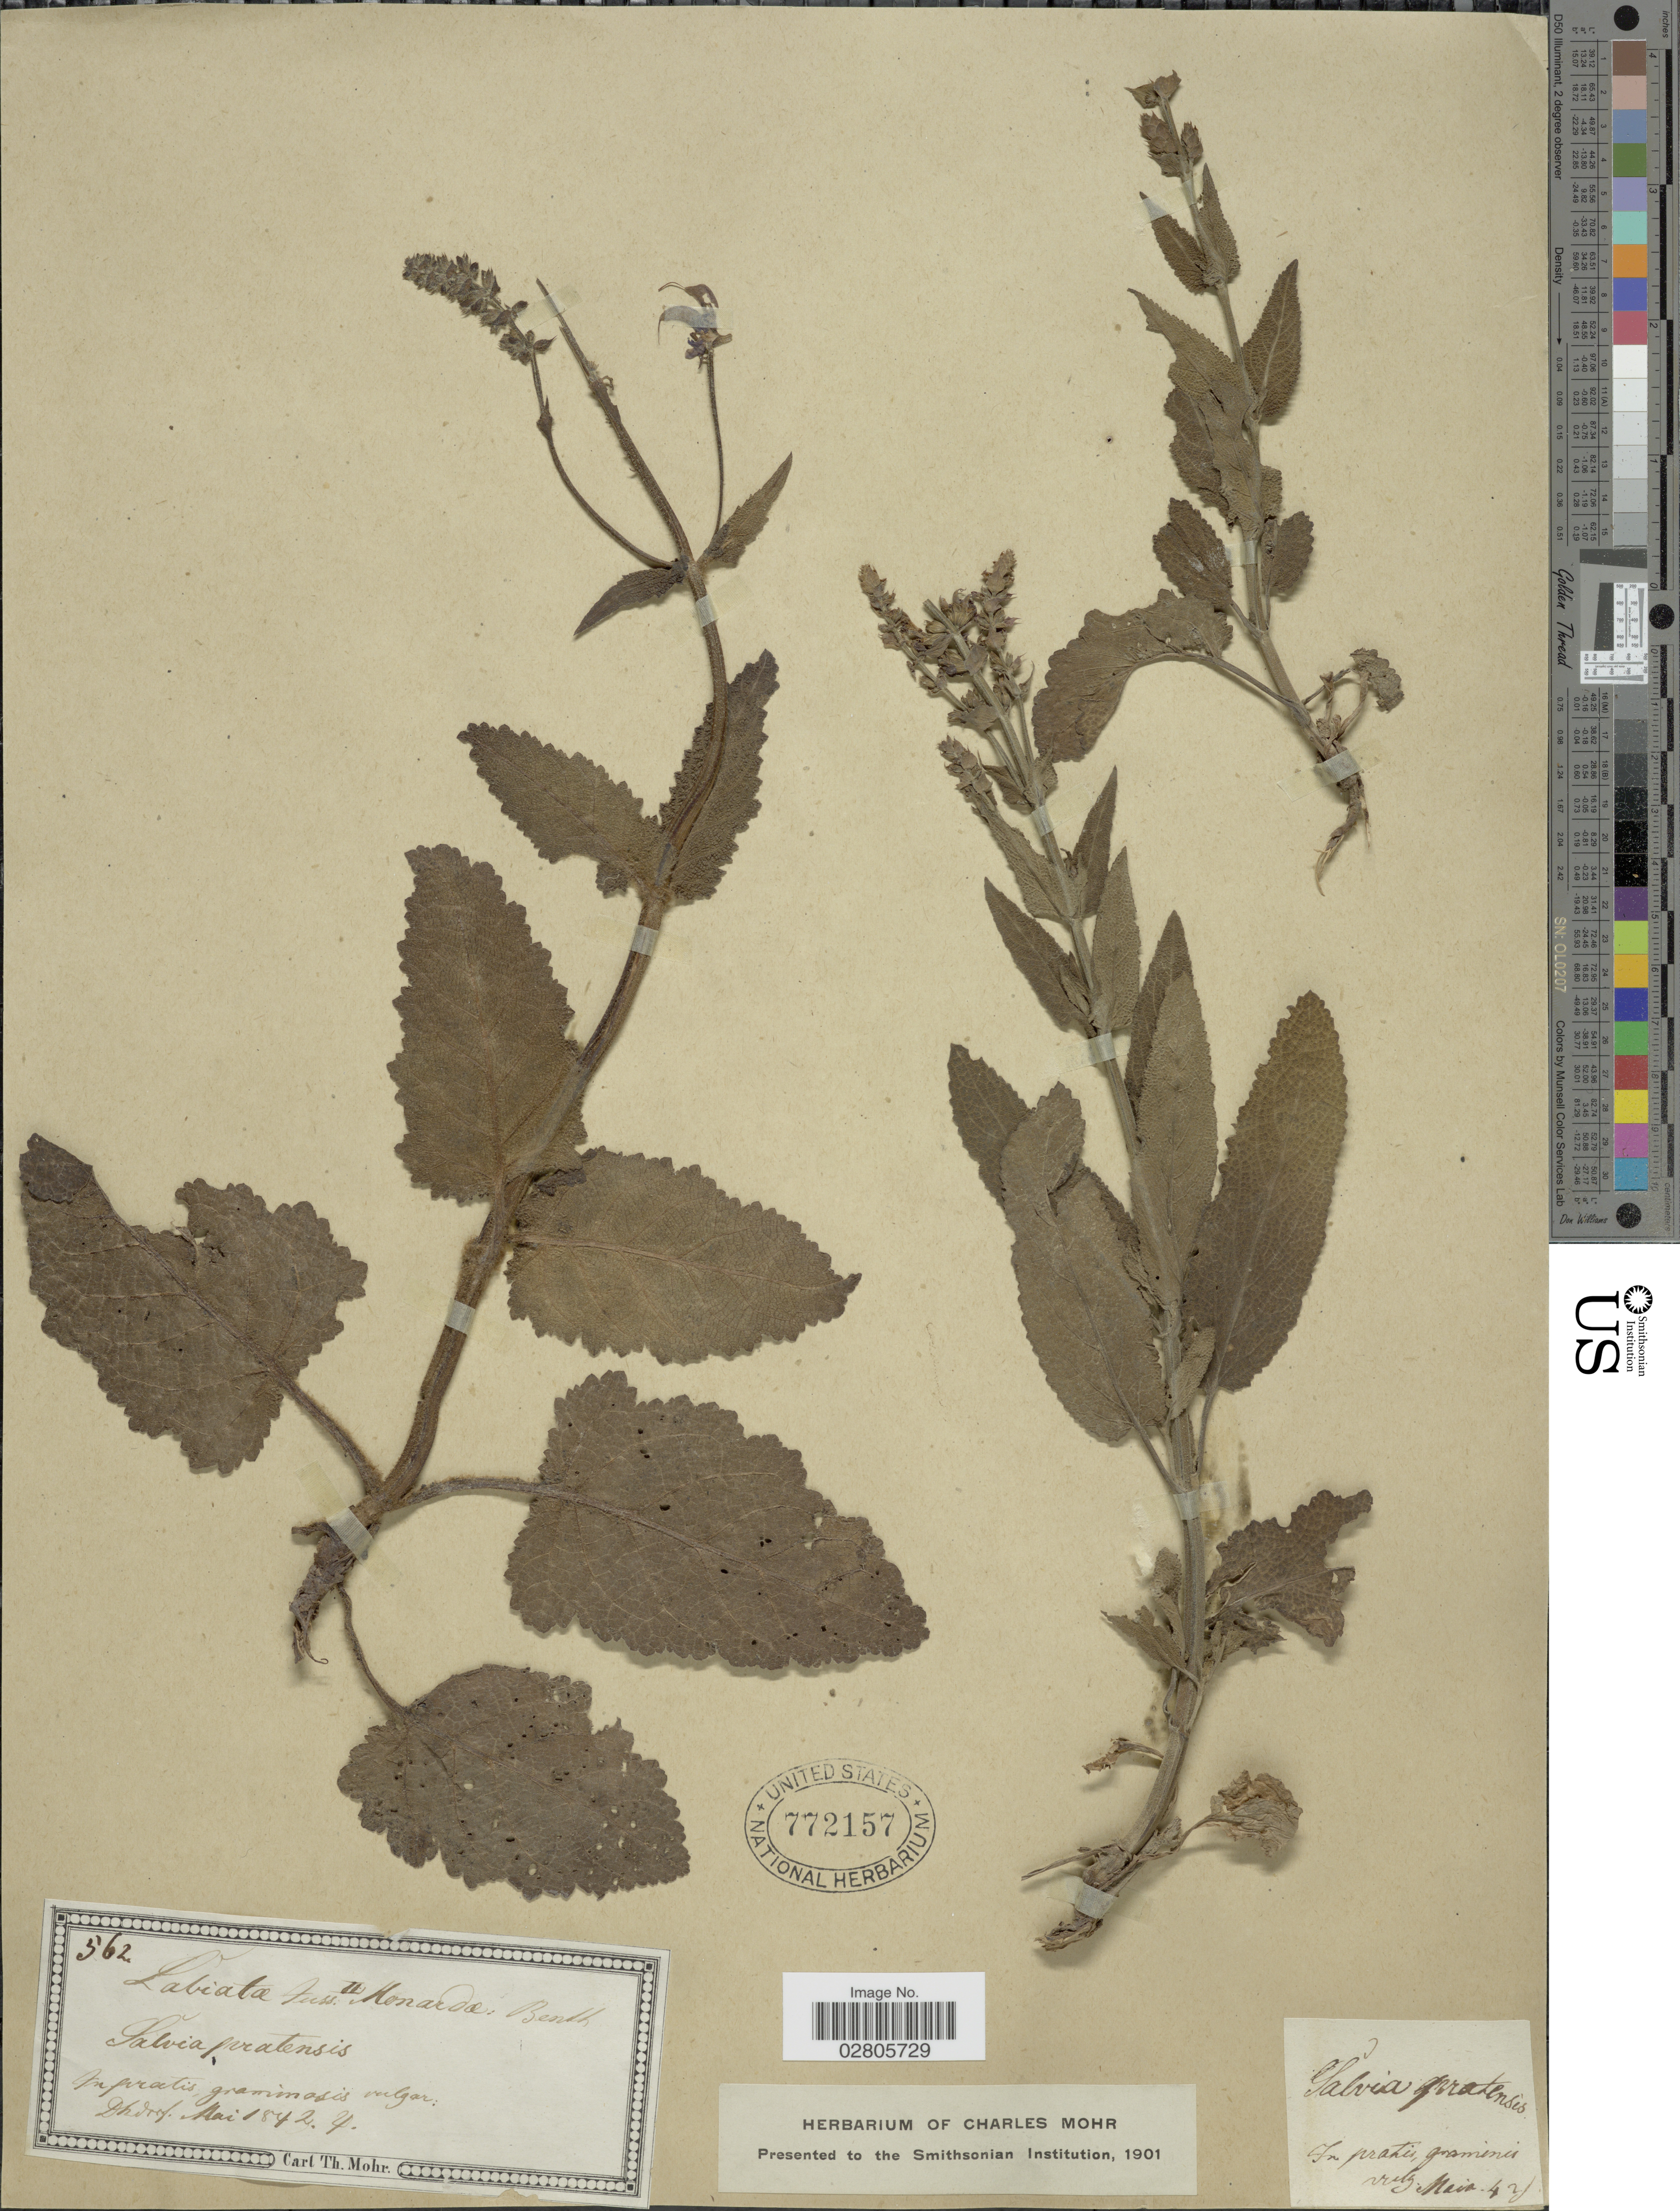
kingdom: Plantae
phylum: Tracheophyta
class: Magnoliopsida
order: Lamiales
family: Lamiaceae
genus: Salvia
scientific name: Salvia pratensis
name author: L.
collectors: Dhdorf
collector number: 562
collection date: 1842-05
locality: In pratis graminosis vulgar.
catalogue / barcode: US 772157